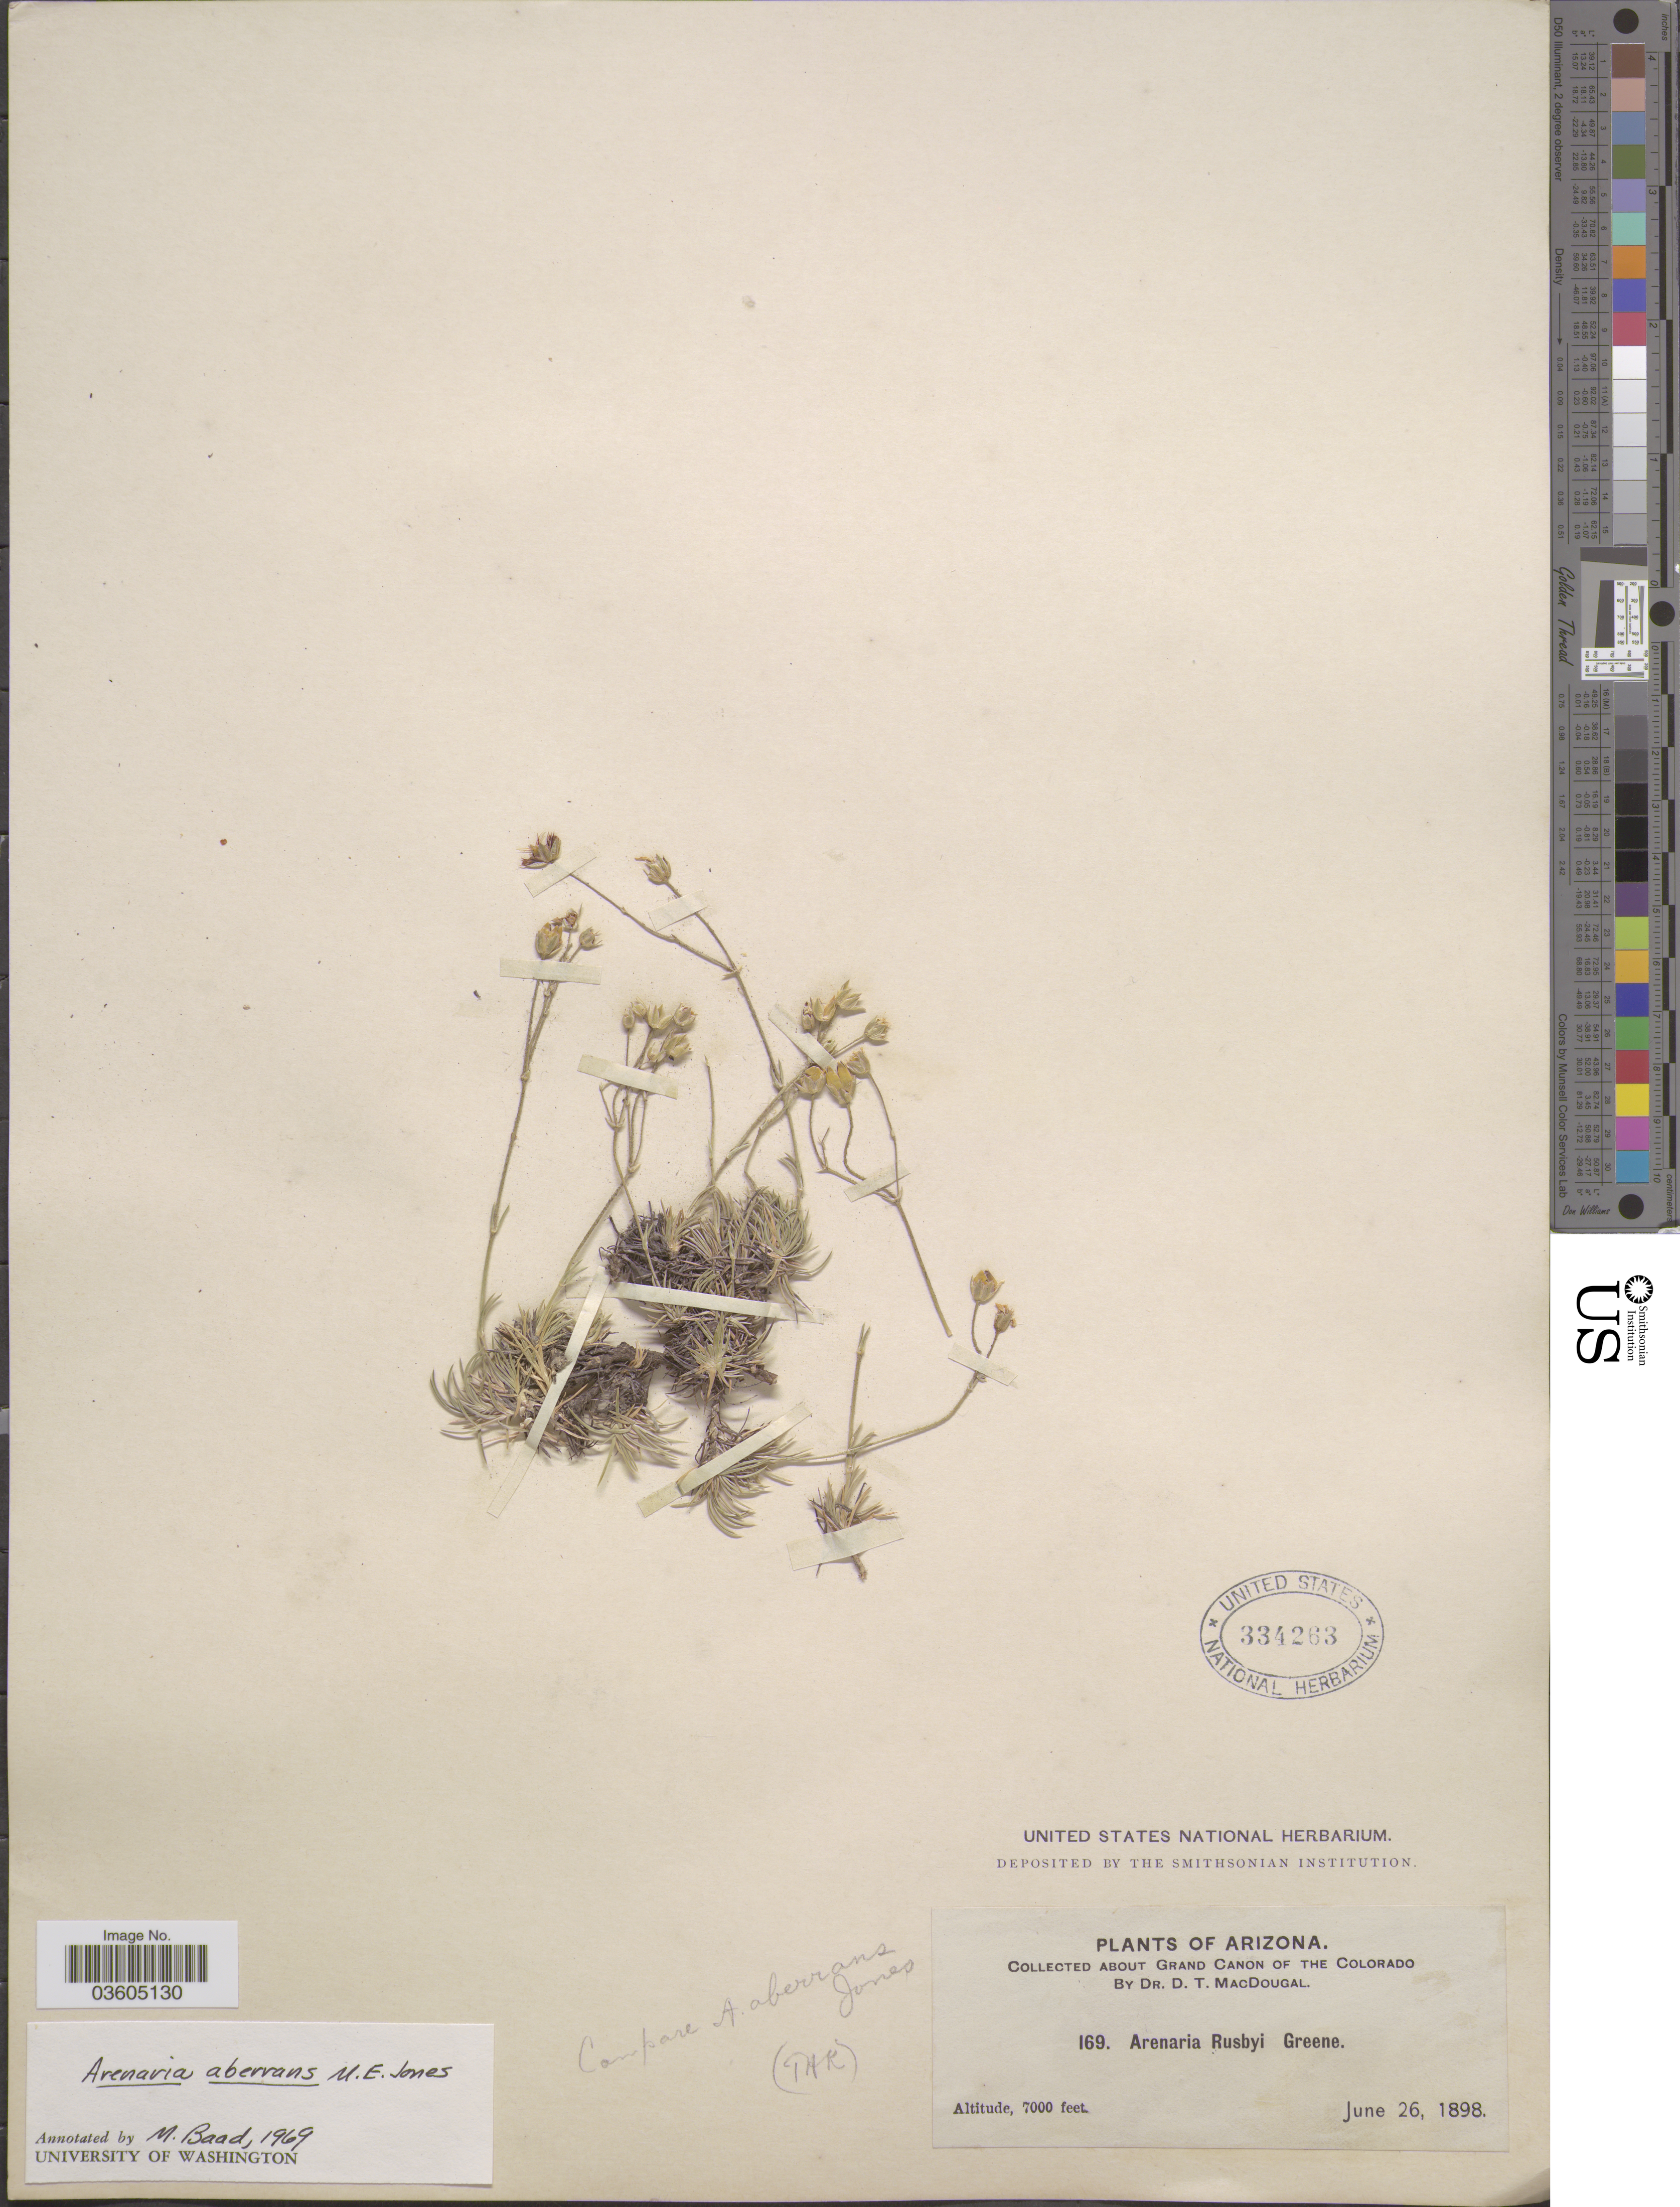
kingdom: Plantae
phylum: Tracheophyta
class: Magnoliopsida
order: Caryophyllales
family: Caryophyllaceae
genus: Eremogone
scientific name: Eremogone aberrans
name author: (M.E. Jones) Ikonn.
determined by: U.S. National Herbarium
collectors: D. T. MacDougal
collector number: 169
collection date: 1898-06-26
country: United States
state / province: Arizona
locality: About Grand Canon of the Colorado.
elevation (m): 2134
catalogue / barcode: US 334263